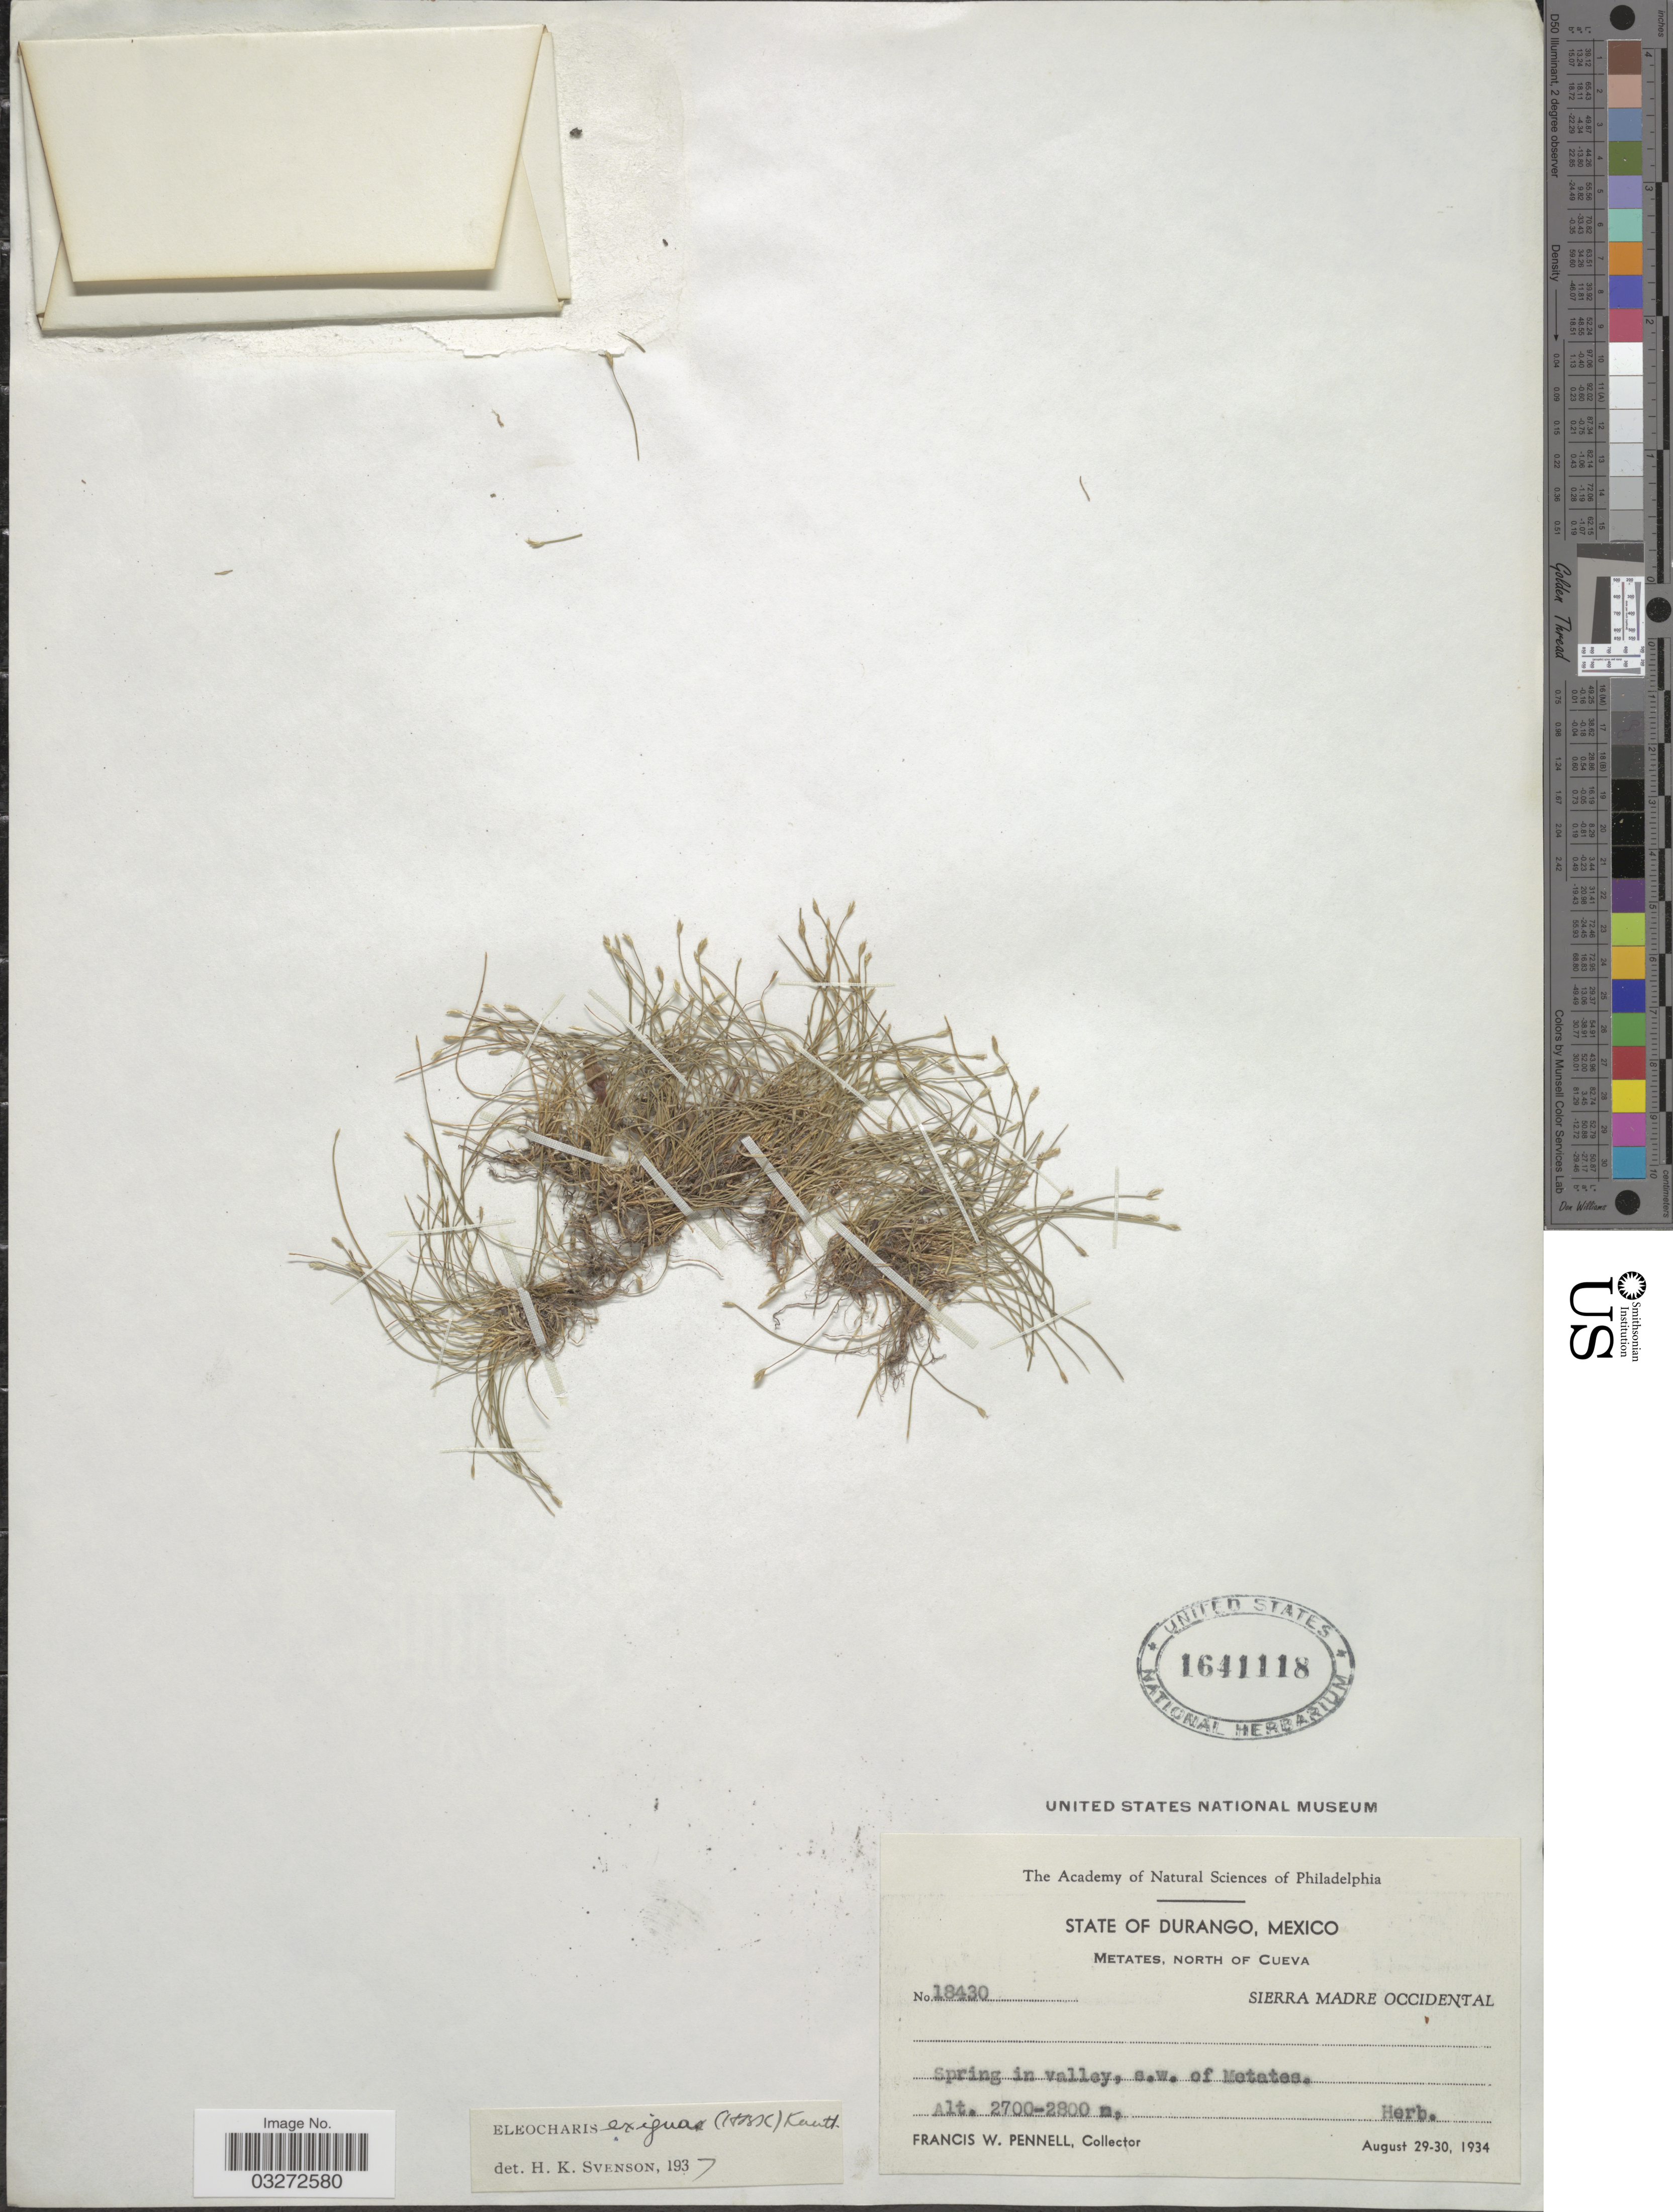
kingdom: Plantae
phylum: Tracheophyta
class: Liliopsida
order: Poales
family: Cyperaceae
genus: Eleocharis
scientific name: Eleocharis exigua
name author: (Kunth) Roem. & Schult.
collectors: F. W. Pennell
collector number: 18430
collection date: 1934-08-29/1934-08-30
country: Mexico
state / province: Durango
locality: Metates, North of Cueva. Sierra Madre Occidental. Spring in valley, s.w. of Metates.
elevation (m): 2700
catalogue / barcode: US 1641118